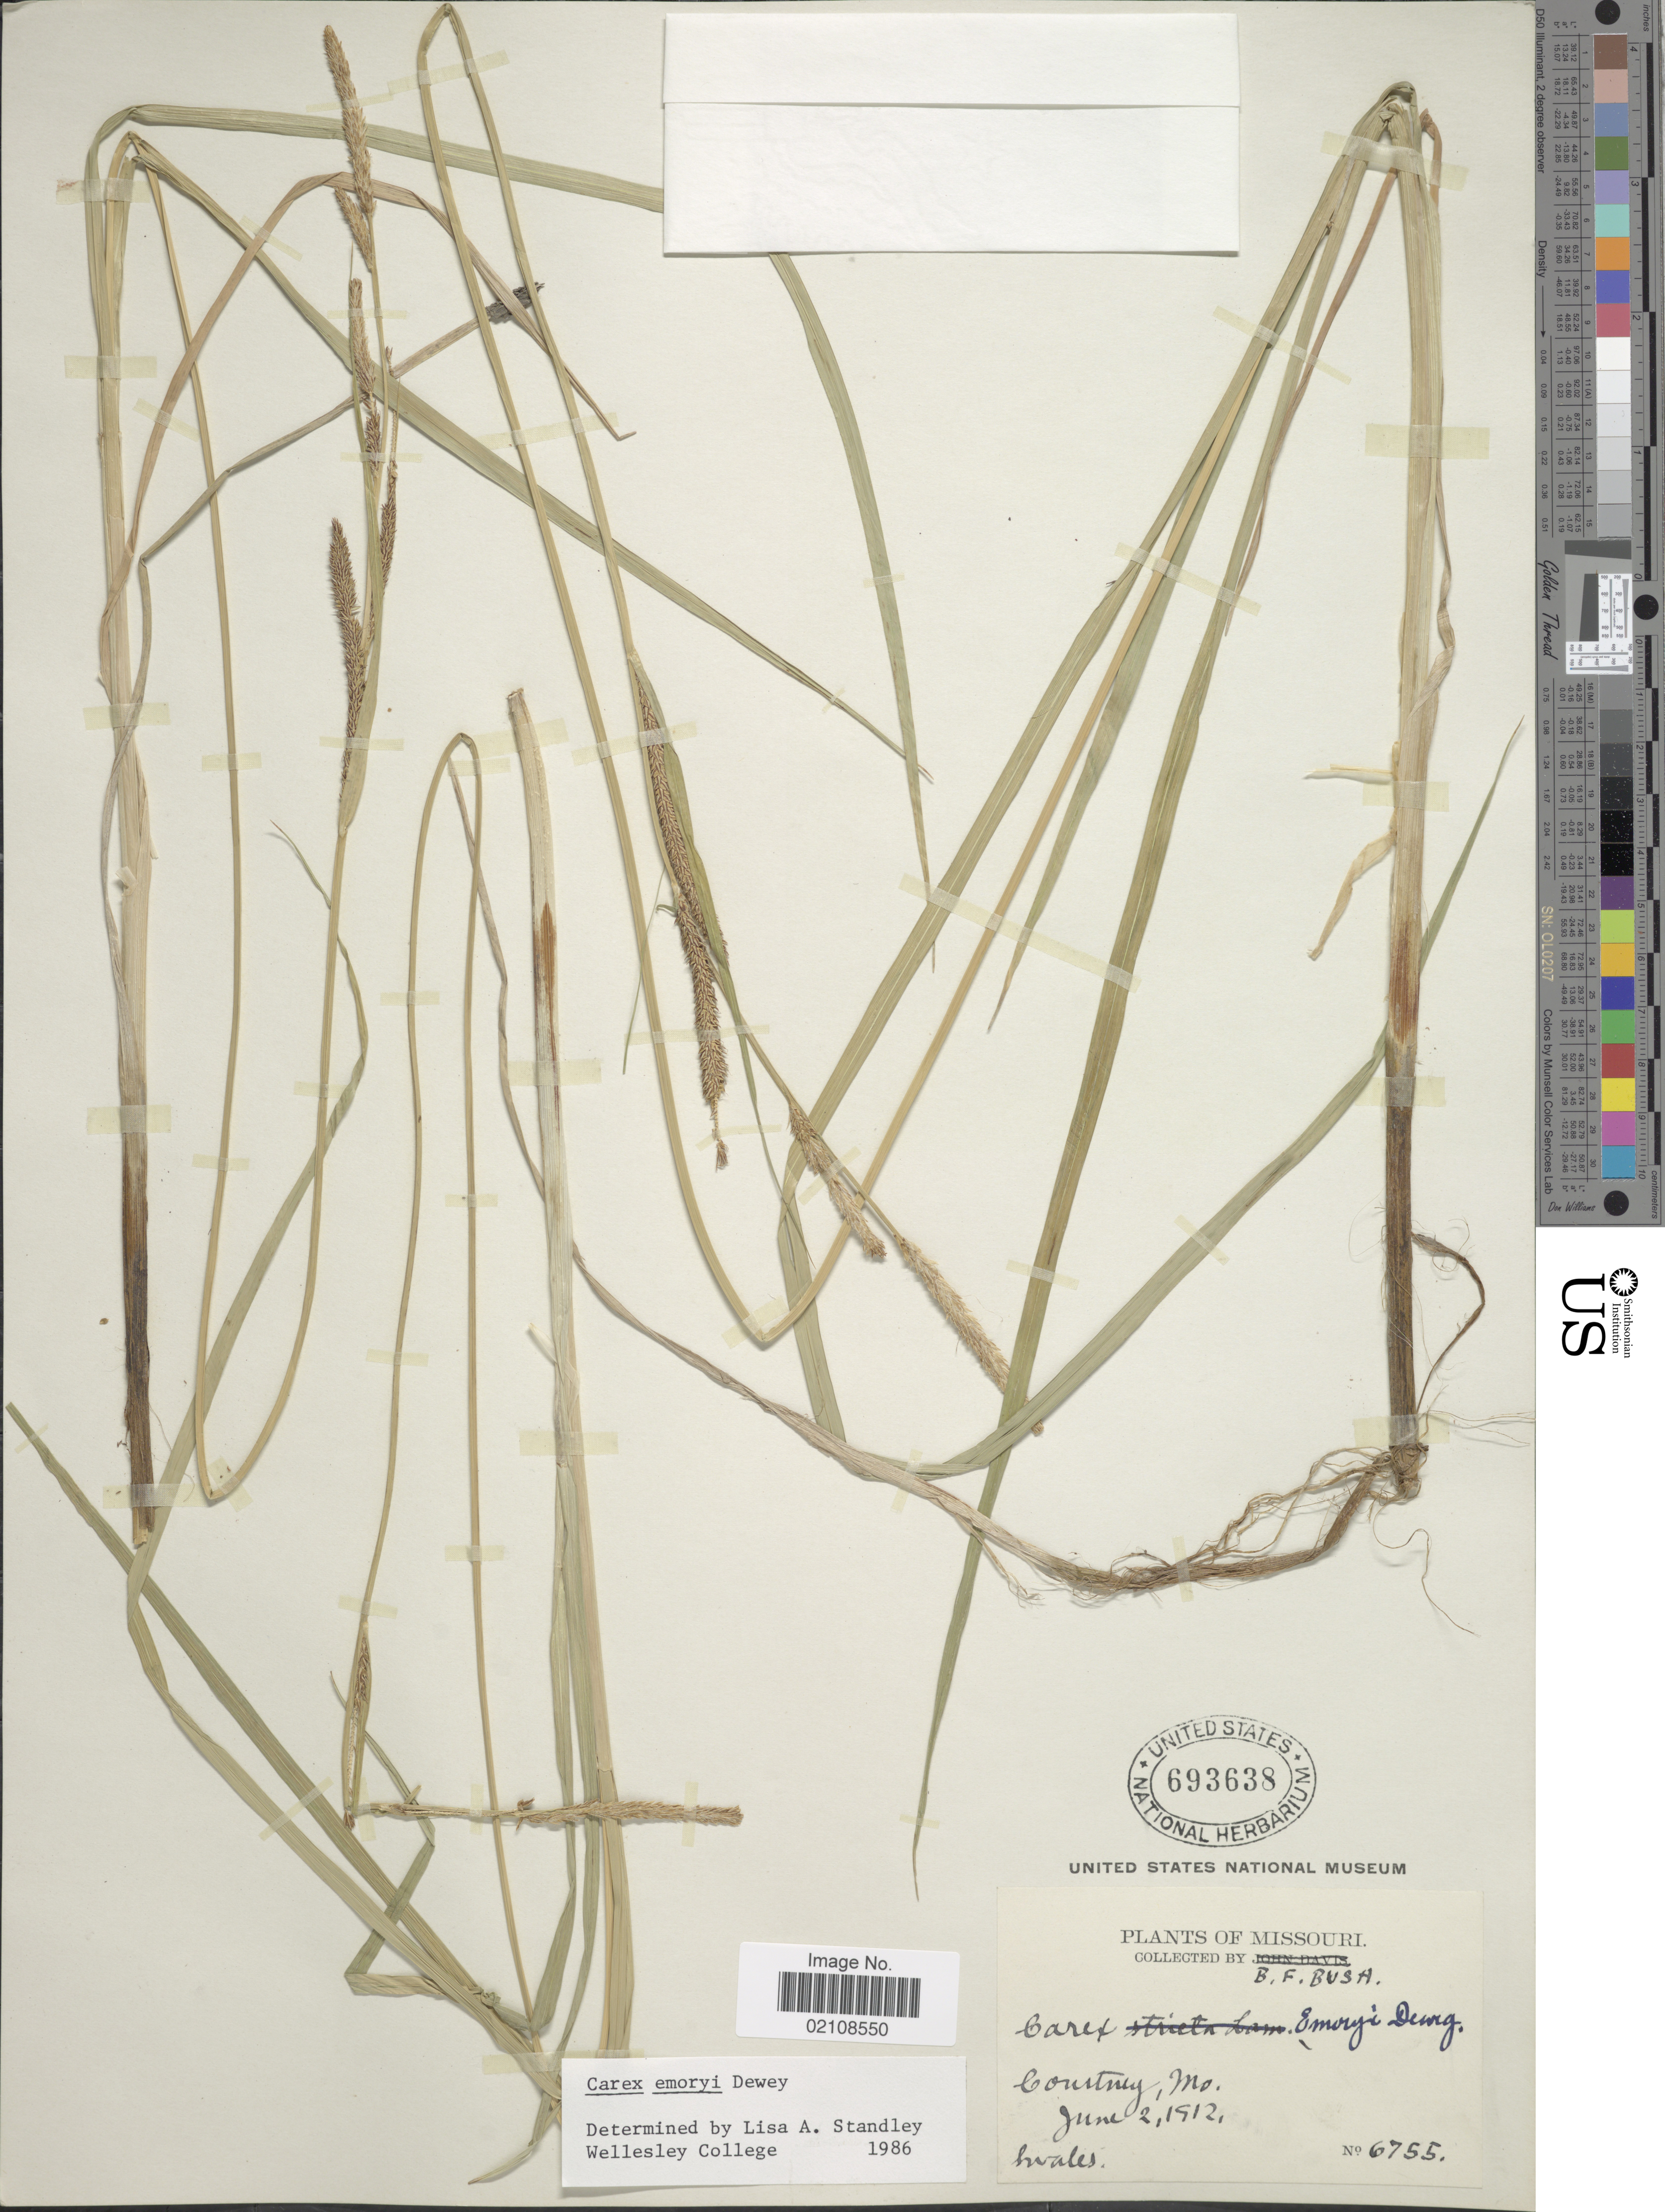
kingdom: Plantae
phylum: Tracheophyta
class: Liliopsida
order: Poales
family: Cyperaceae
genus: Carex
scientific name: Carex emoryi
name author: Dewey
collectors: B. F. Bush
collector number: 6755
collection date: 1912-06-02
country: United States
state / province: Missouri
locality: Courtney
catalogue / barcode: US 693638